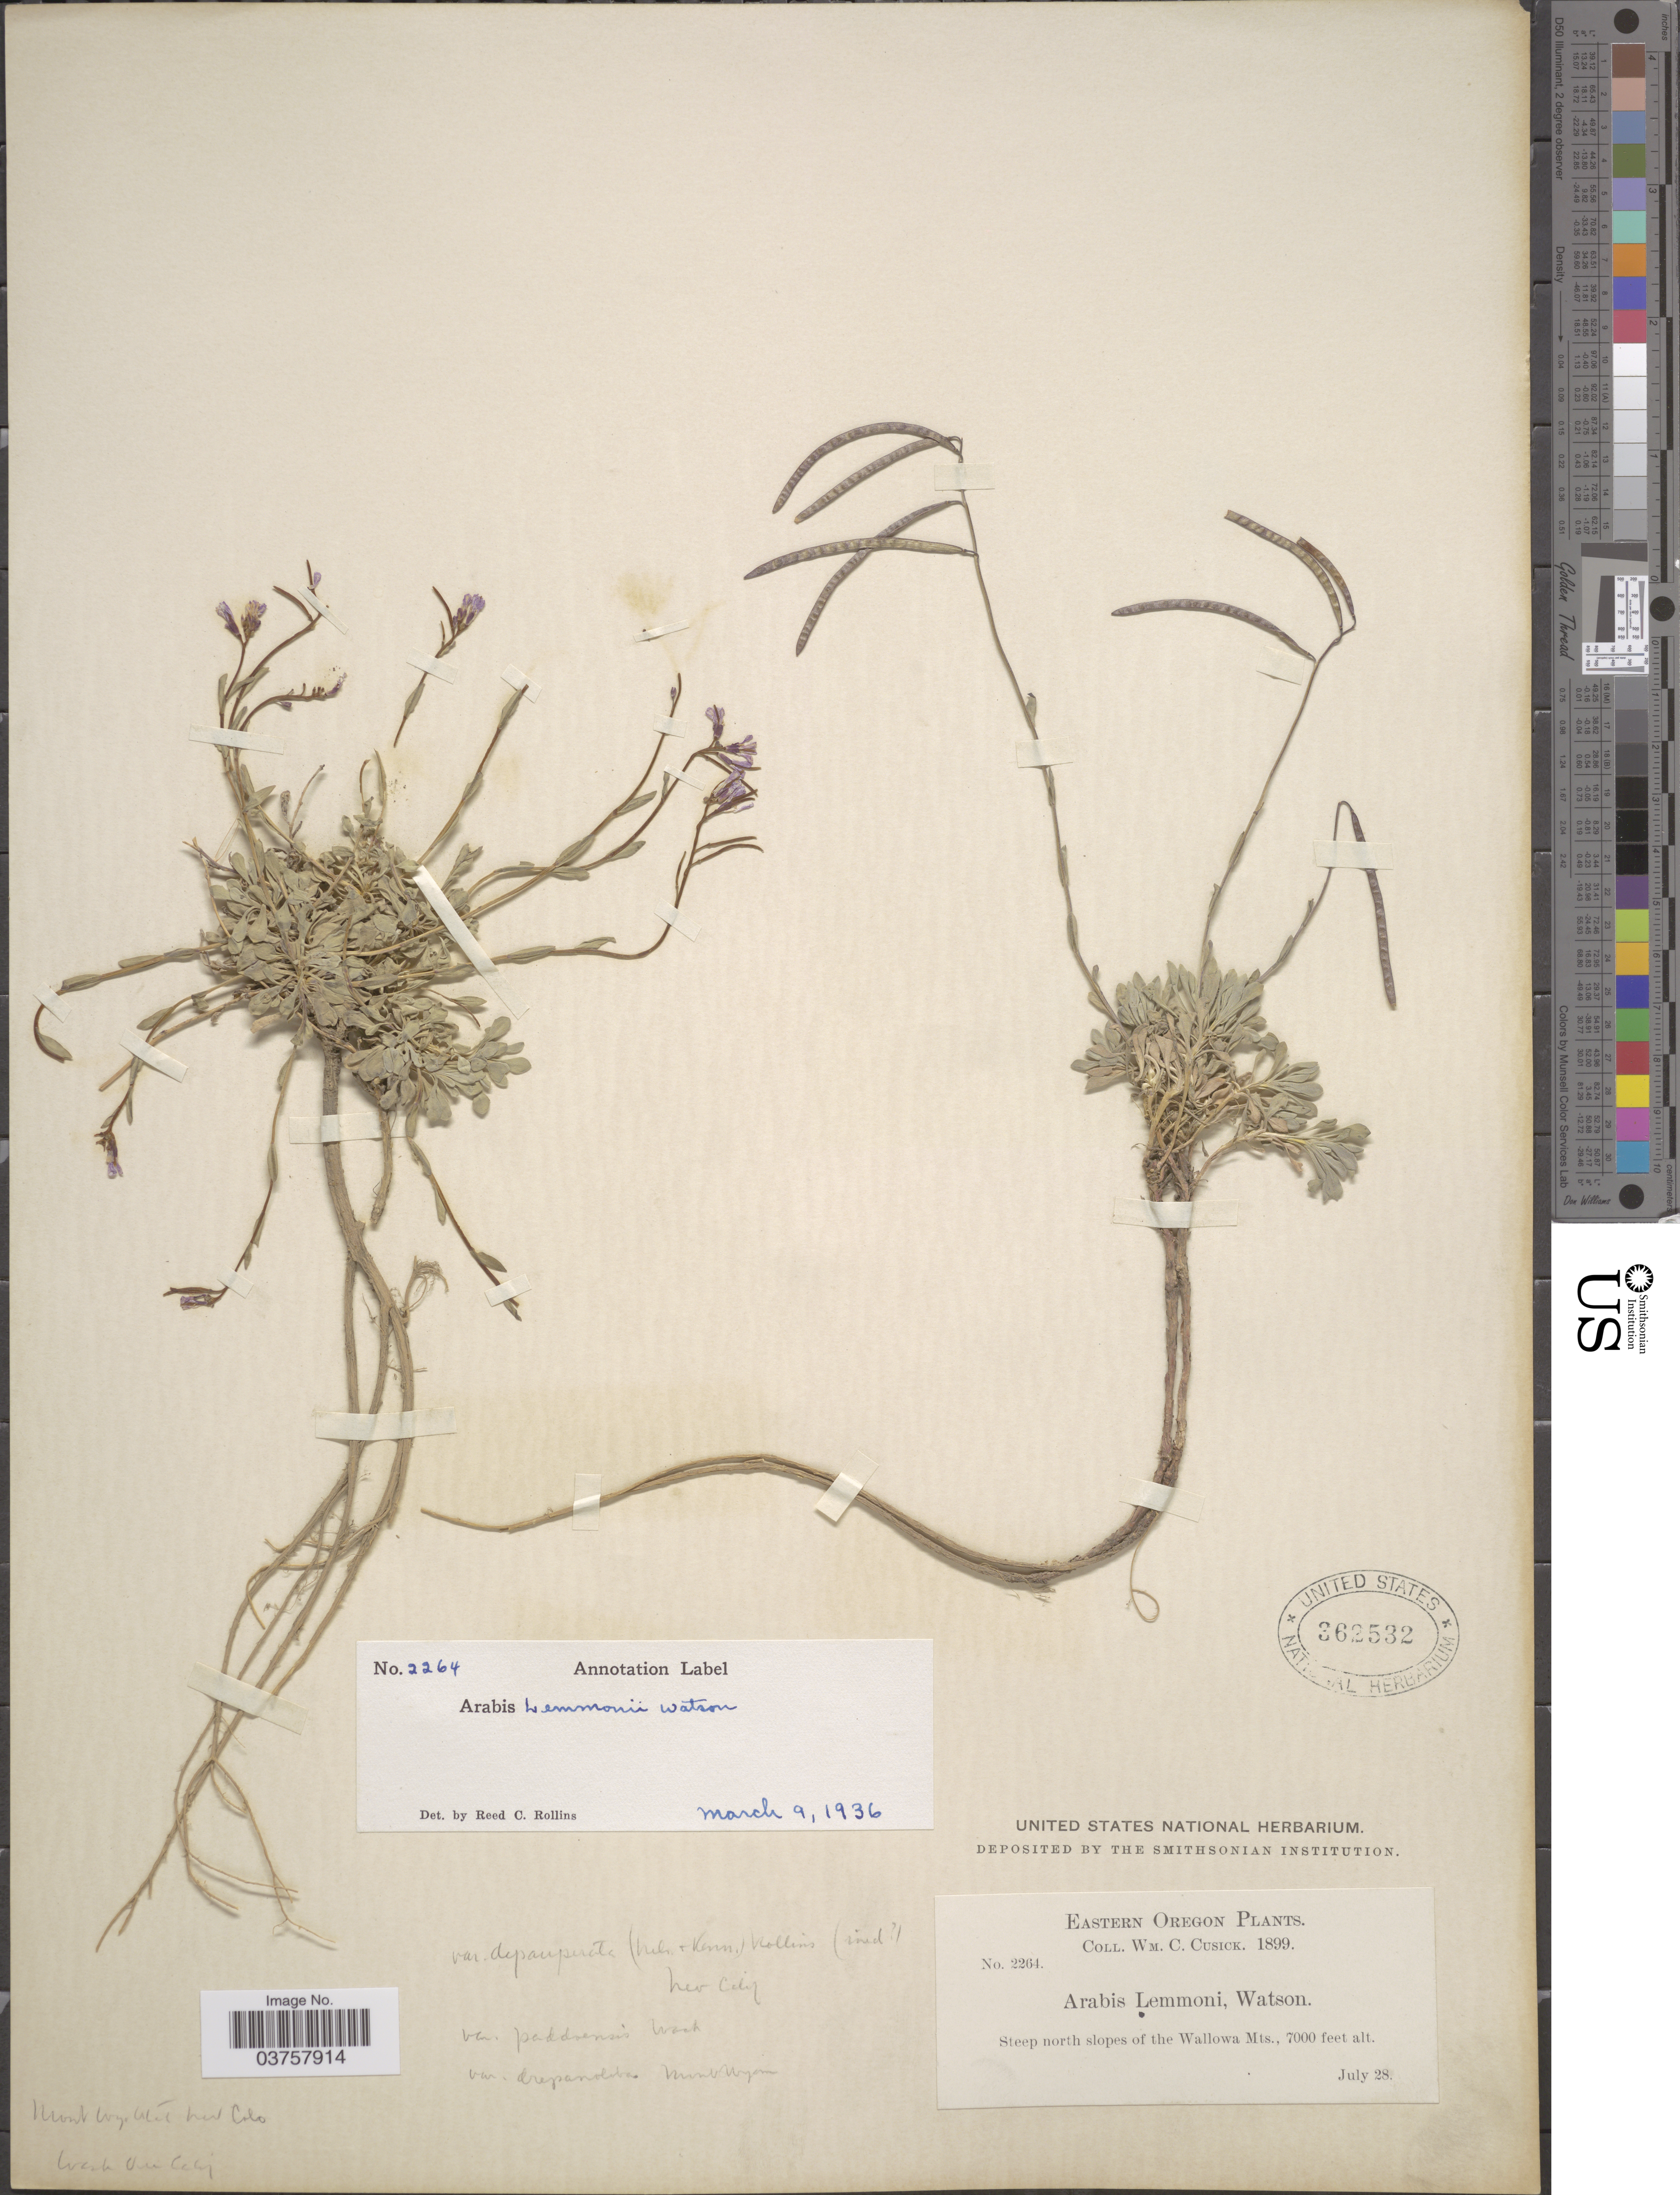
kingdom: Plantae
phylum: Tracheophyta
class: Magnoliopsida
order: Brassicales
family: Brassicaceae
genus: Arabis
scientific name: Arabis lemmonii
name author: S. Watson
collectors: W. C. Cusick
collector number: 2264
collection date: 1899-07-28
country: United States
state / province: Oregon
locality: Eastern Oregon. Steep north slopes of the Wallowa Mts.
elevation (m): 2134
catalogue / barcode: US 362532